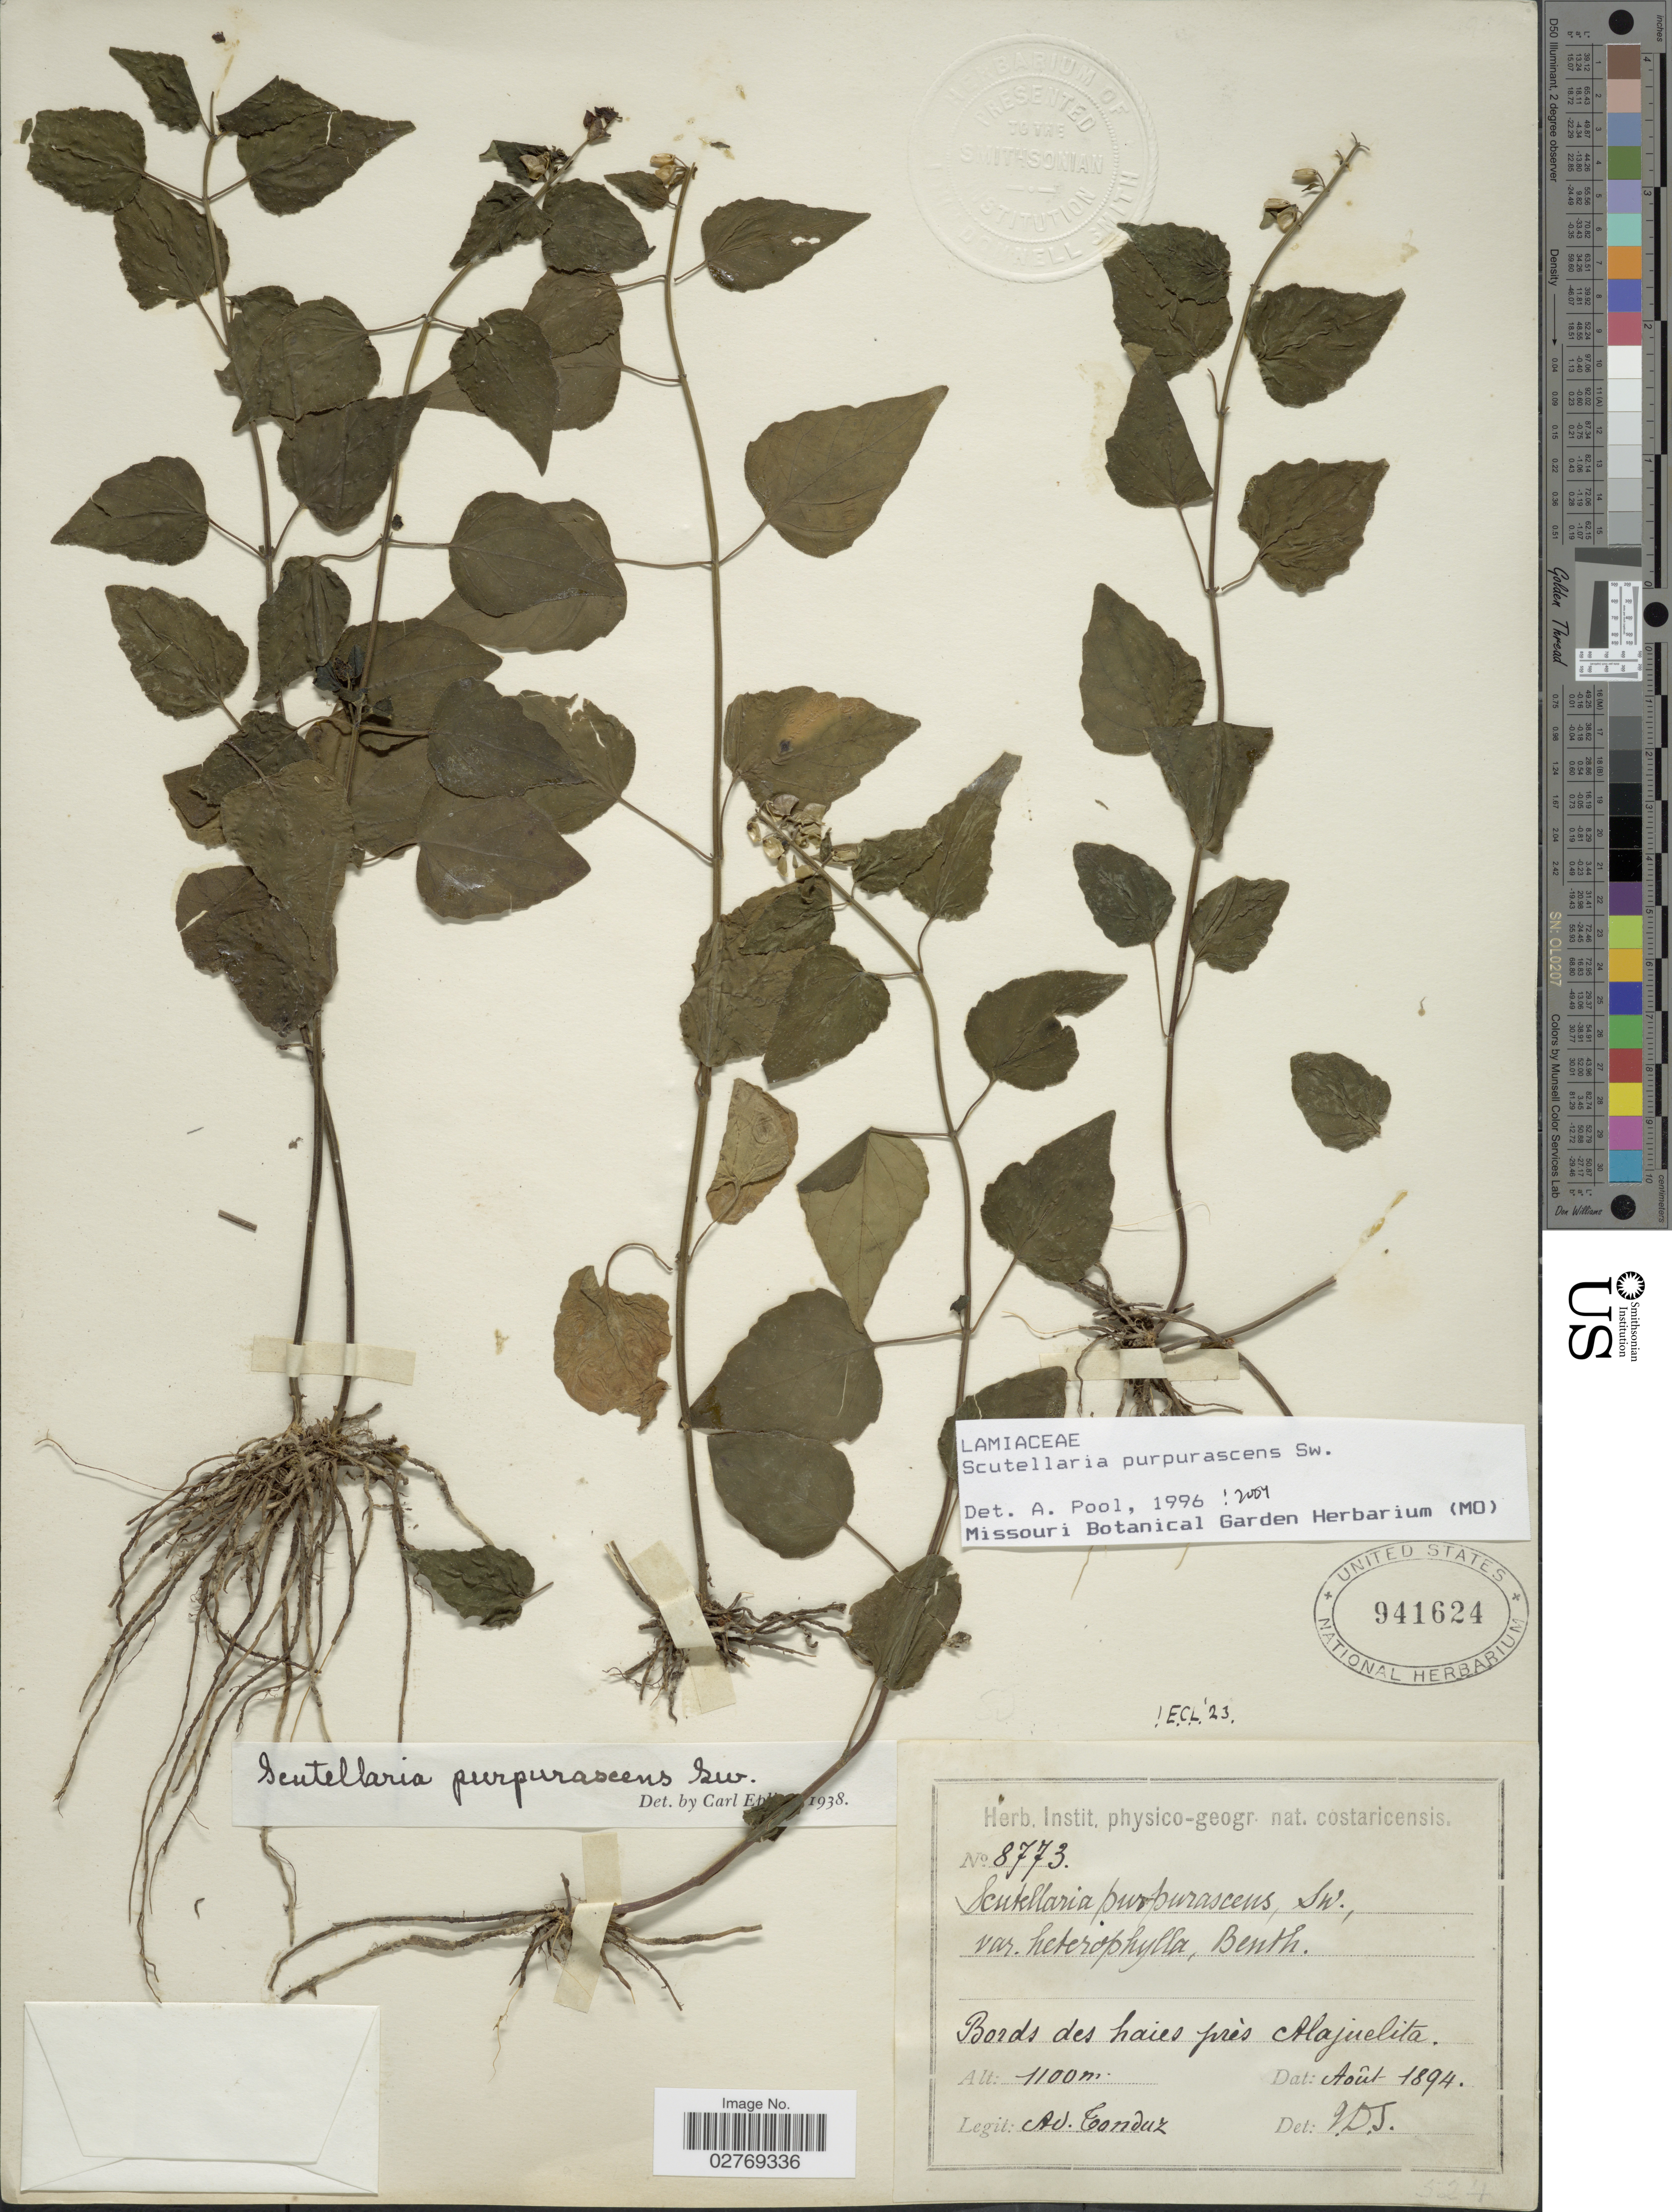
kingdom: Plantae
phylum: Tracheophyta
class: Magnoliopsida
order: Lamiales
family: Lamiaceae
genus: Scutellaria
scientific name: Scutellaria purpurascens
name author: Sw.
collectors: A. Tonduz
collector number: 8773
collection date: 1894-08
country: Costa Rica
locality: Bords des haies prés Alajuelita.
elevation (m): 1100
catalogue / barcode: US 941624